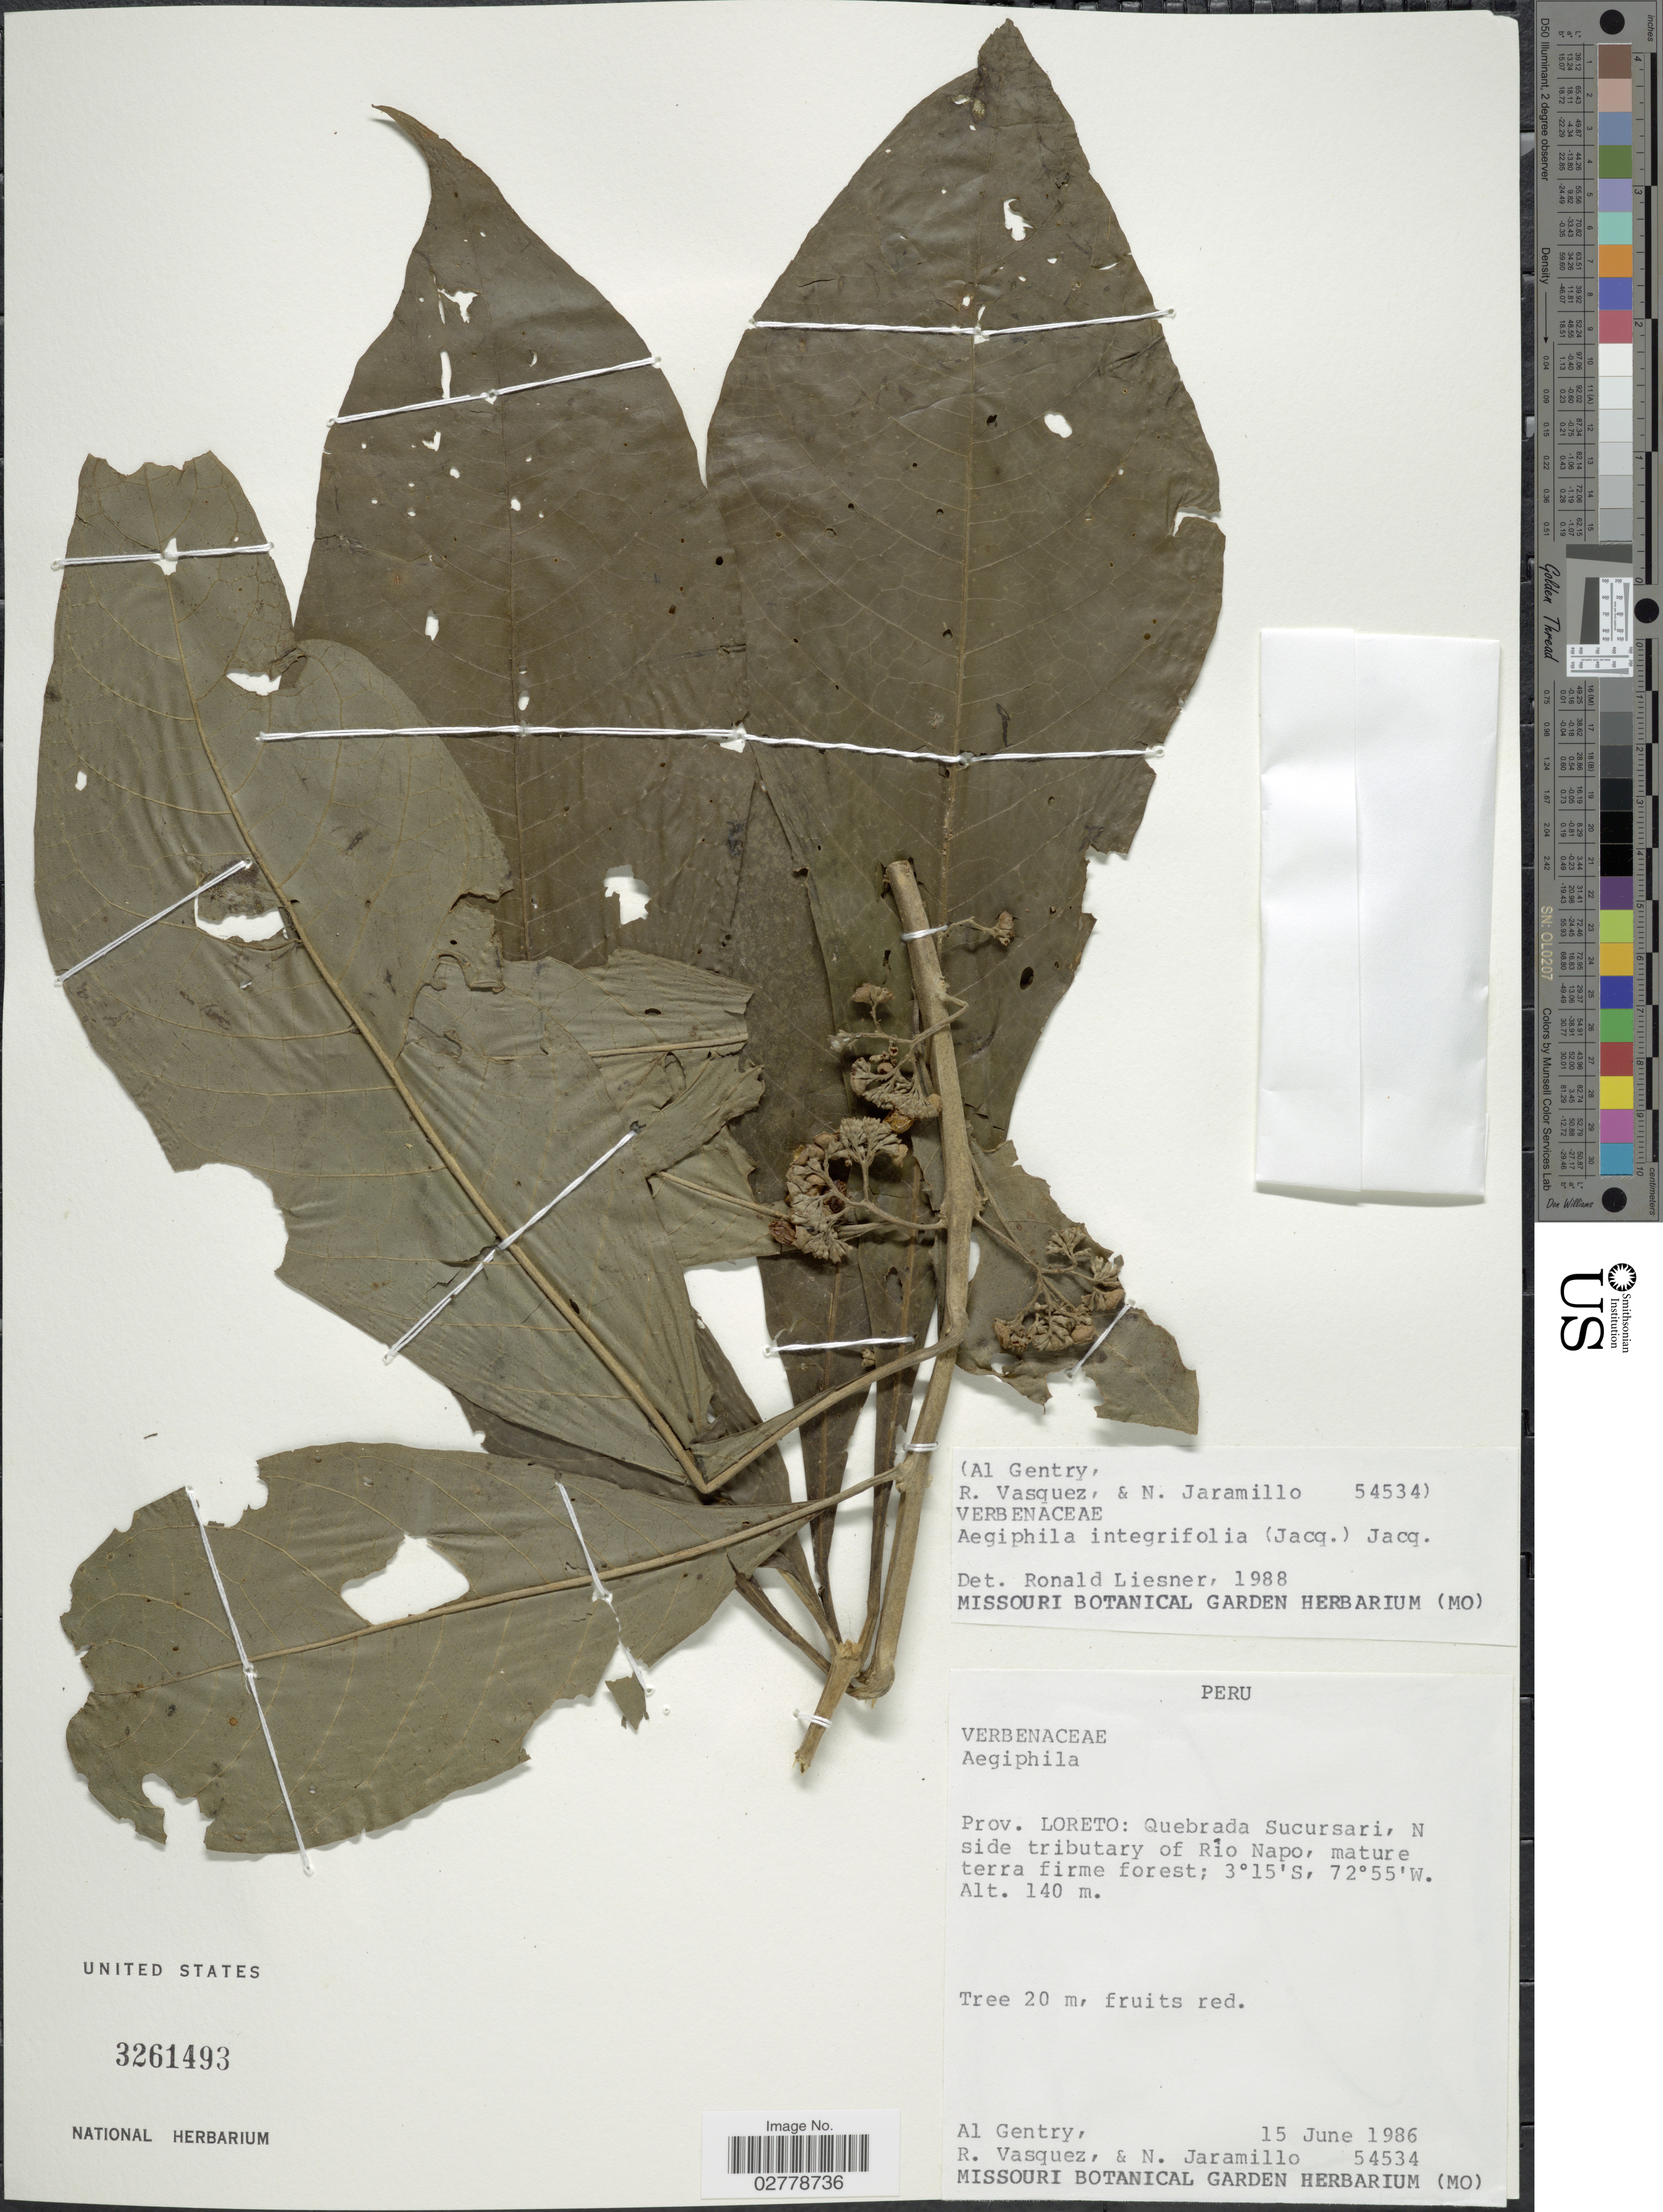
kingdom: Plantae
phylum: Tracheophyta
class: Magnoliopsida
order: Lamiales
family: Lamiaceae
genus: Aegiphila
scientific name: Aegiphila integrifolia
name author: (Jacq.) B.D. Jacks.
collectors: A. H. Gentry, R. Vasquez & N. Jaramillo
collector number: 54534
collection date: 1986-06-15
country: Peru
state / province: Loreto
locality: Prov. Loreto: Quebrada Sucursari, N side tributary of Río Napo.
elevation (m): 140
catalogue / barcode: US 3261493